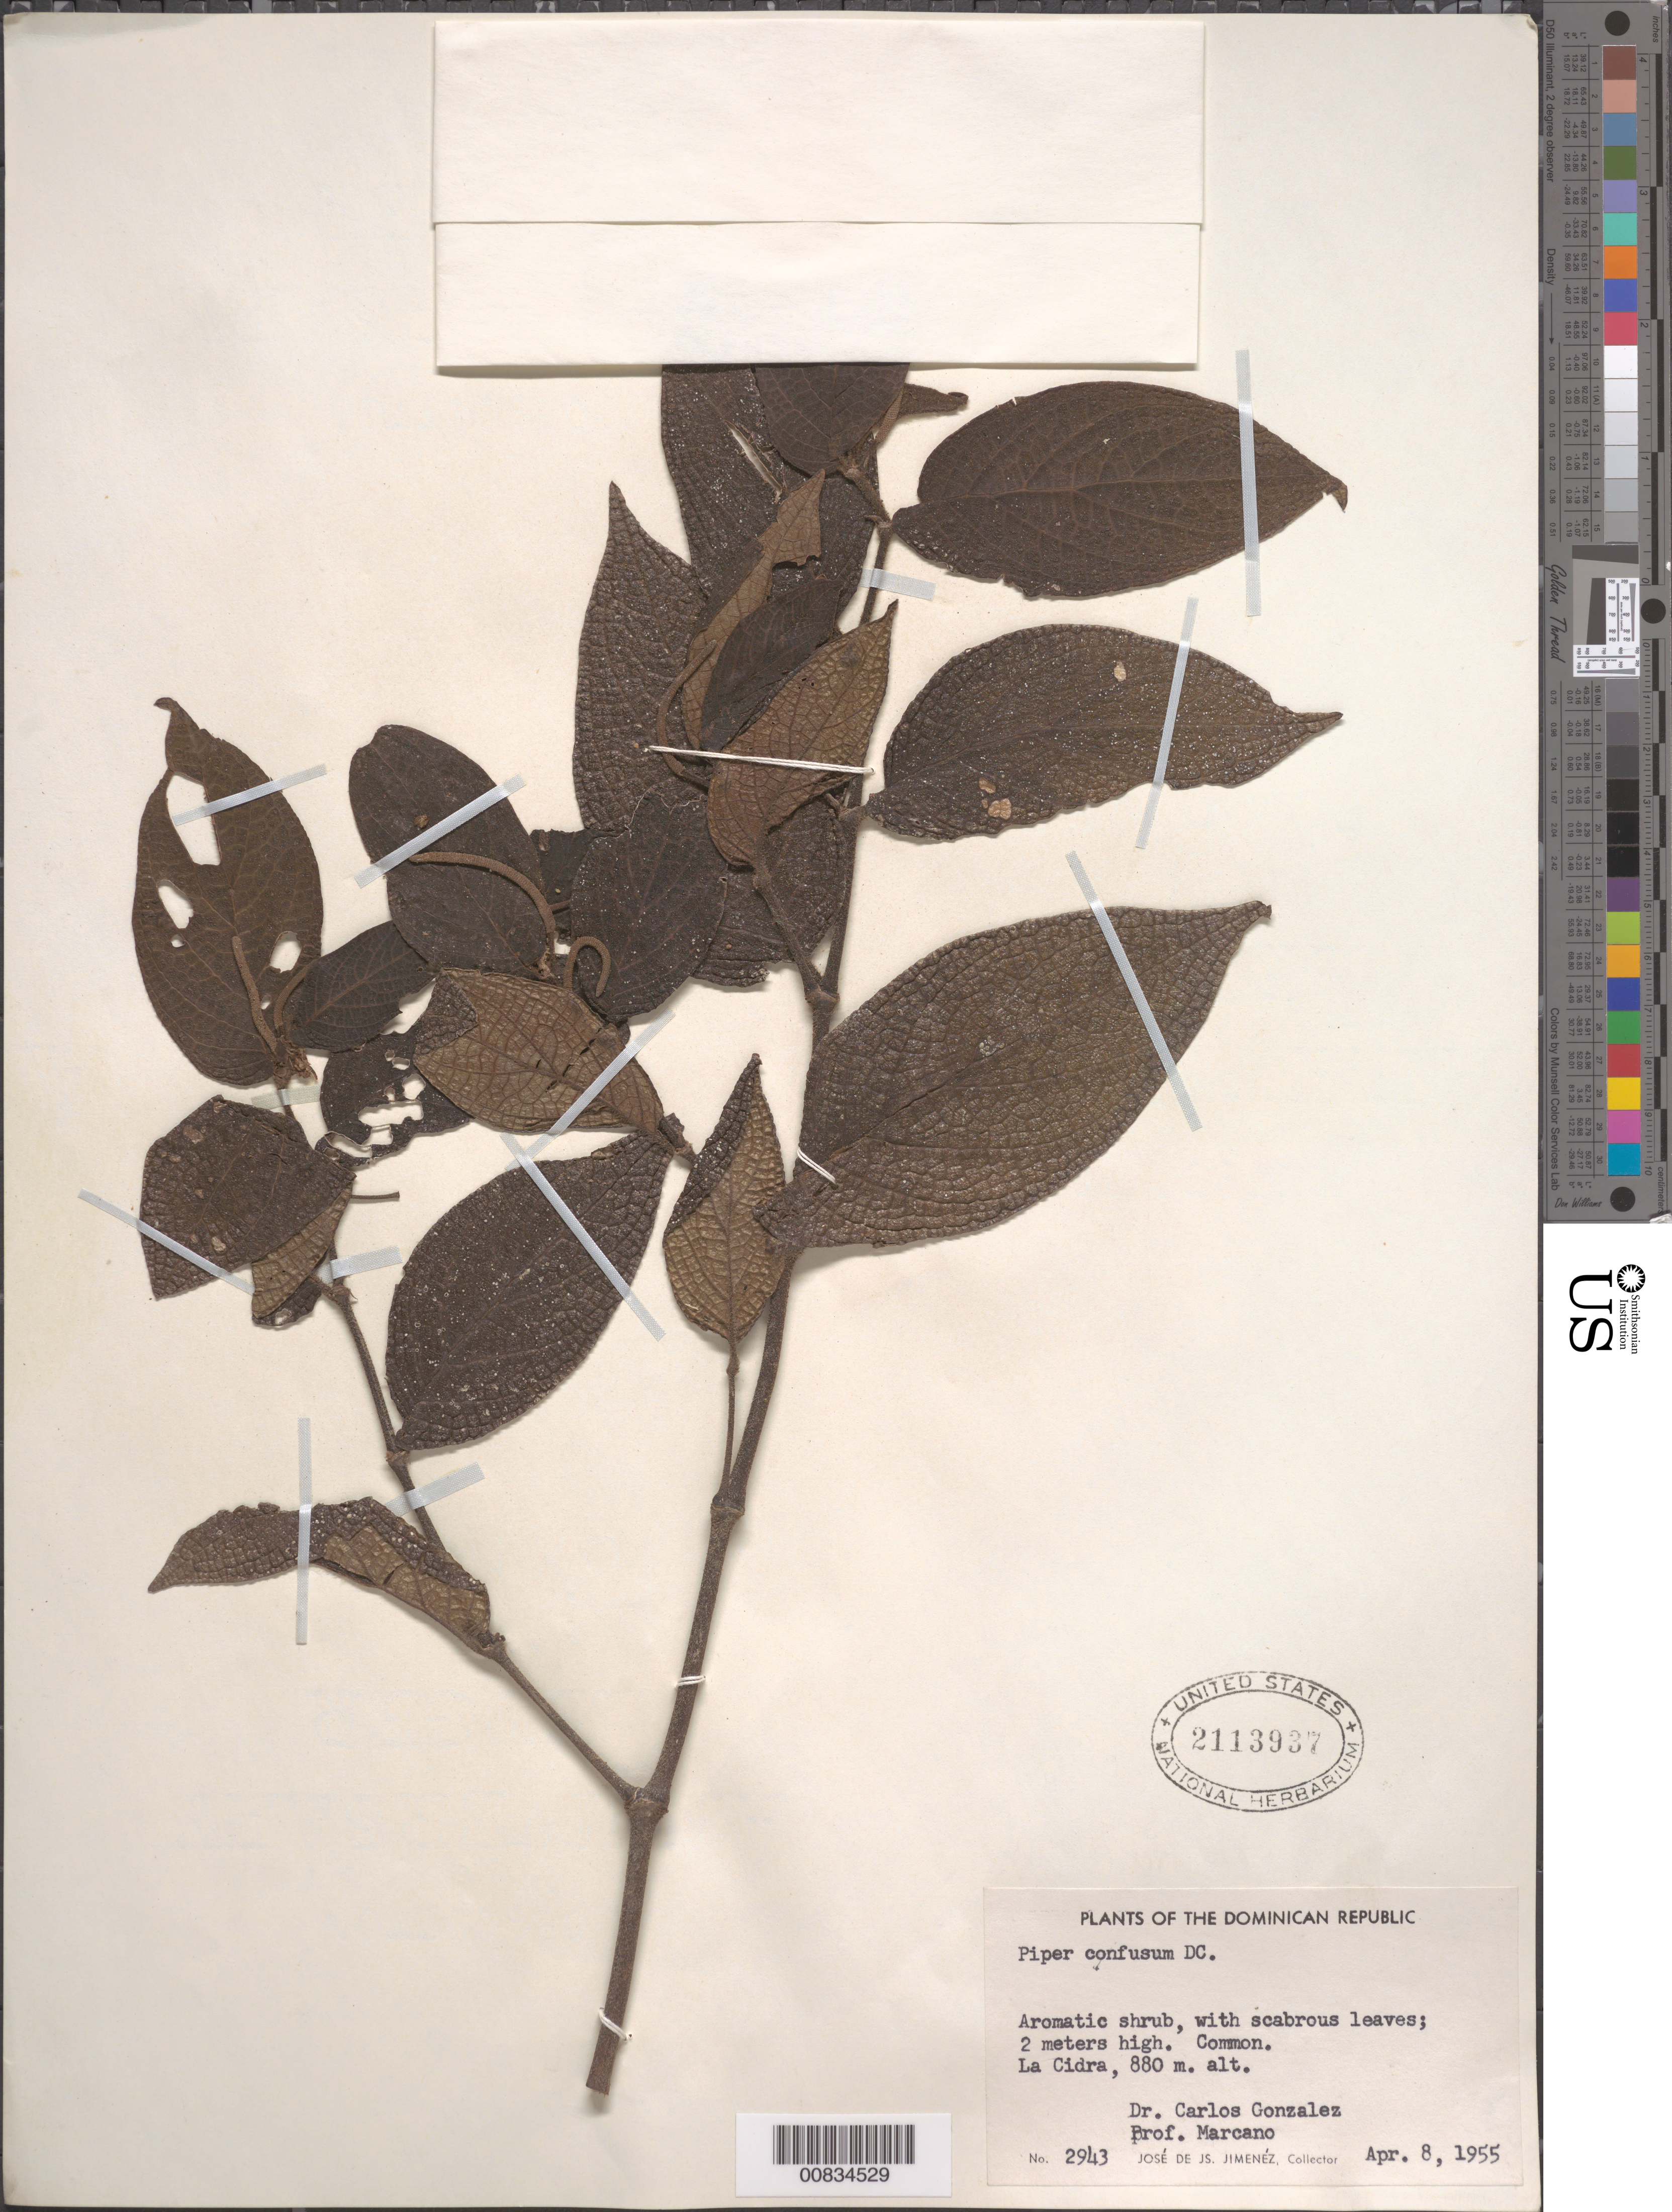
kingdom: Plantae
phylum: Tracheophyta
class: Magnoliopsida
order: Piperales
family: Piperaceae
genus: Piper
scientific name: Piper confusum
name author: C. DC.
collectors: J. J. Jiménez, C. Gonzalez & E. J. Marcano F.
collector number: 2943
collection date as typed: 08 Apr 1955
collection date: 1955-04-08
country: Dominican Republic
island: Hispaniola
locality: La Cidra.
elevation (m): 880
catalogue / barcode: US 2113937